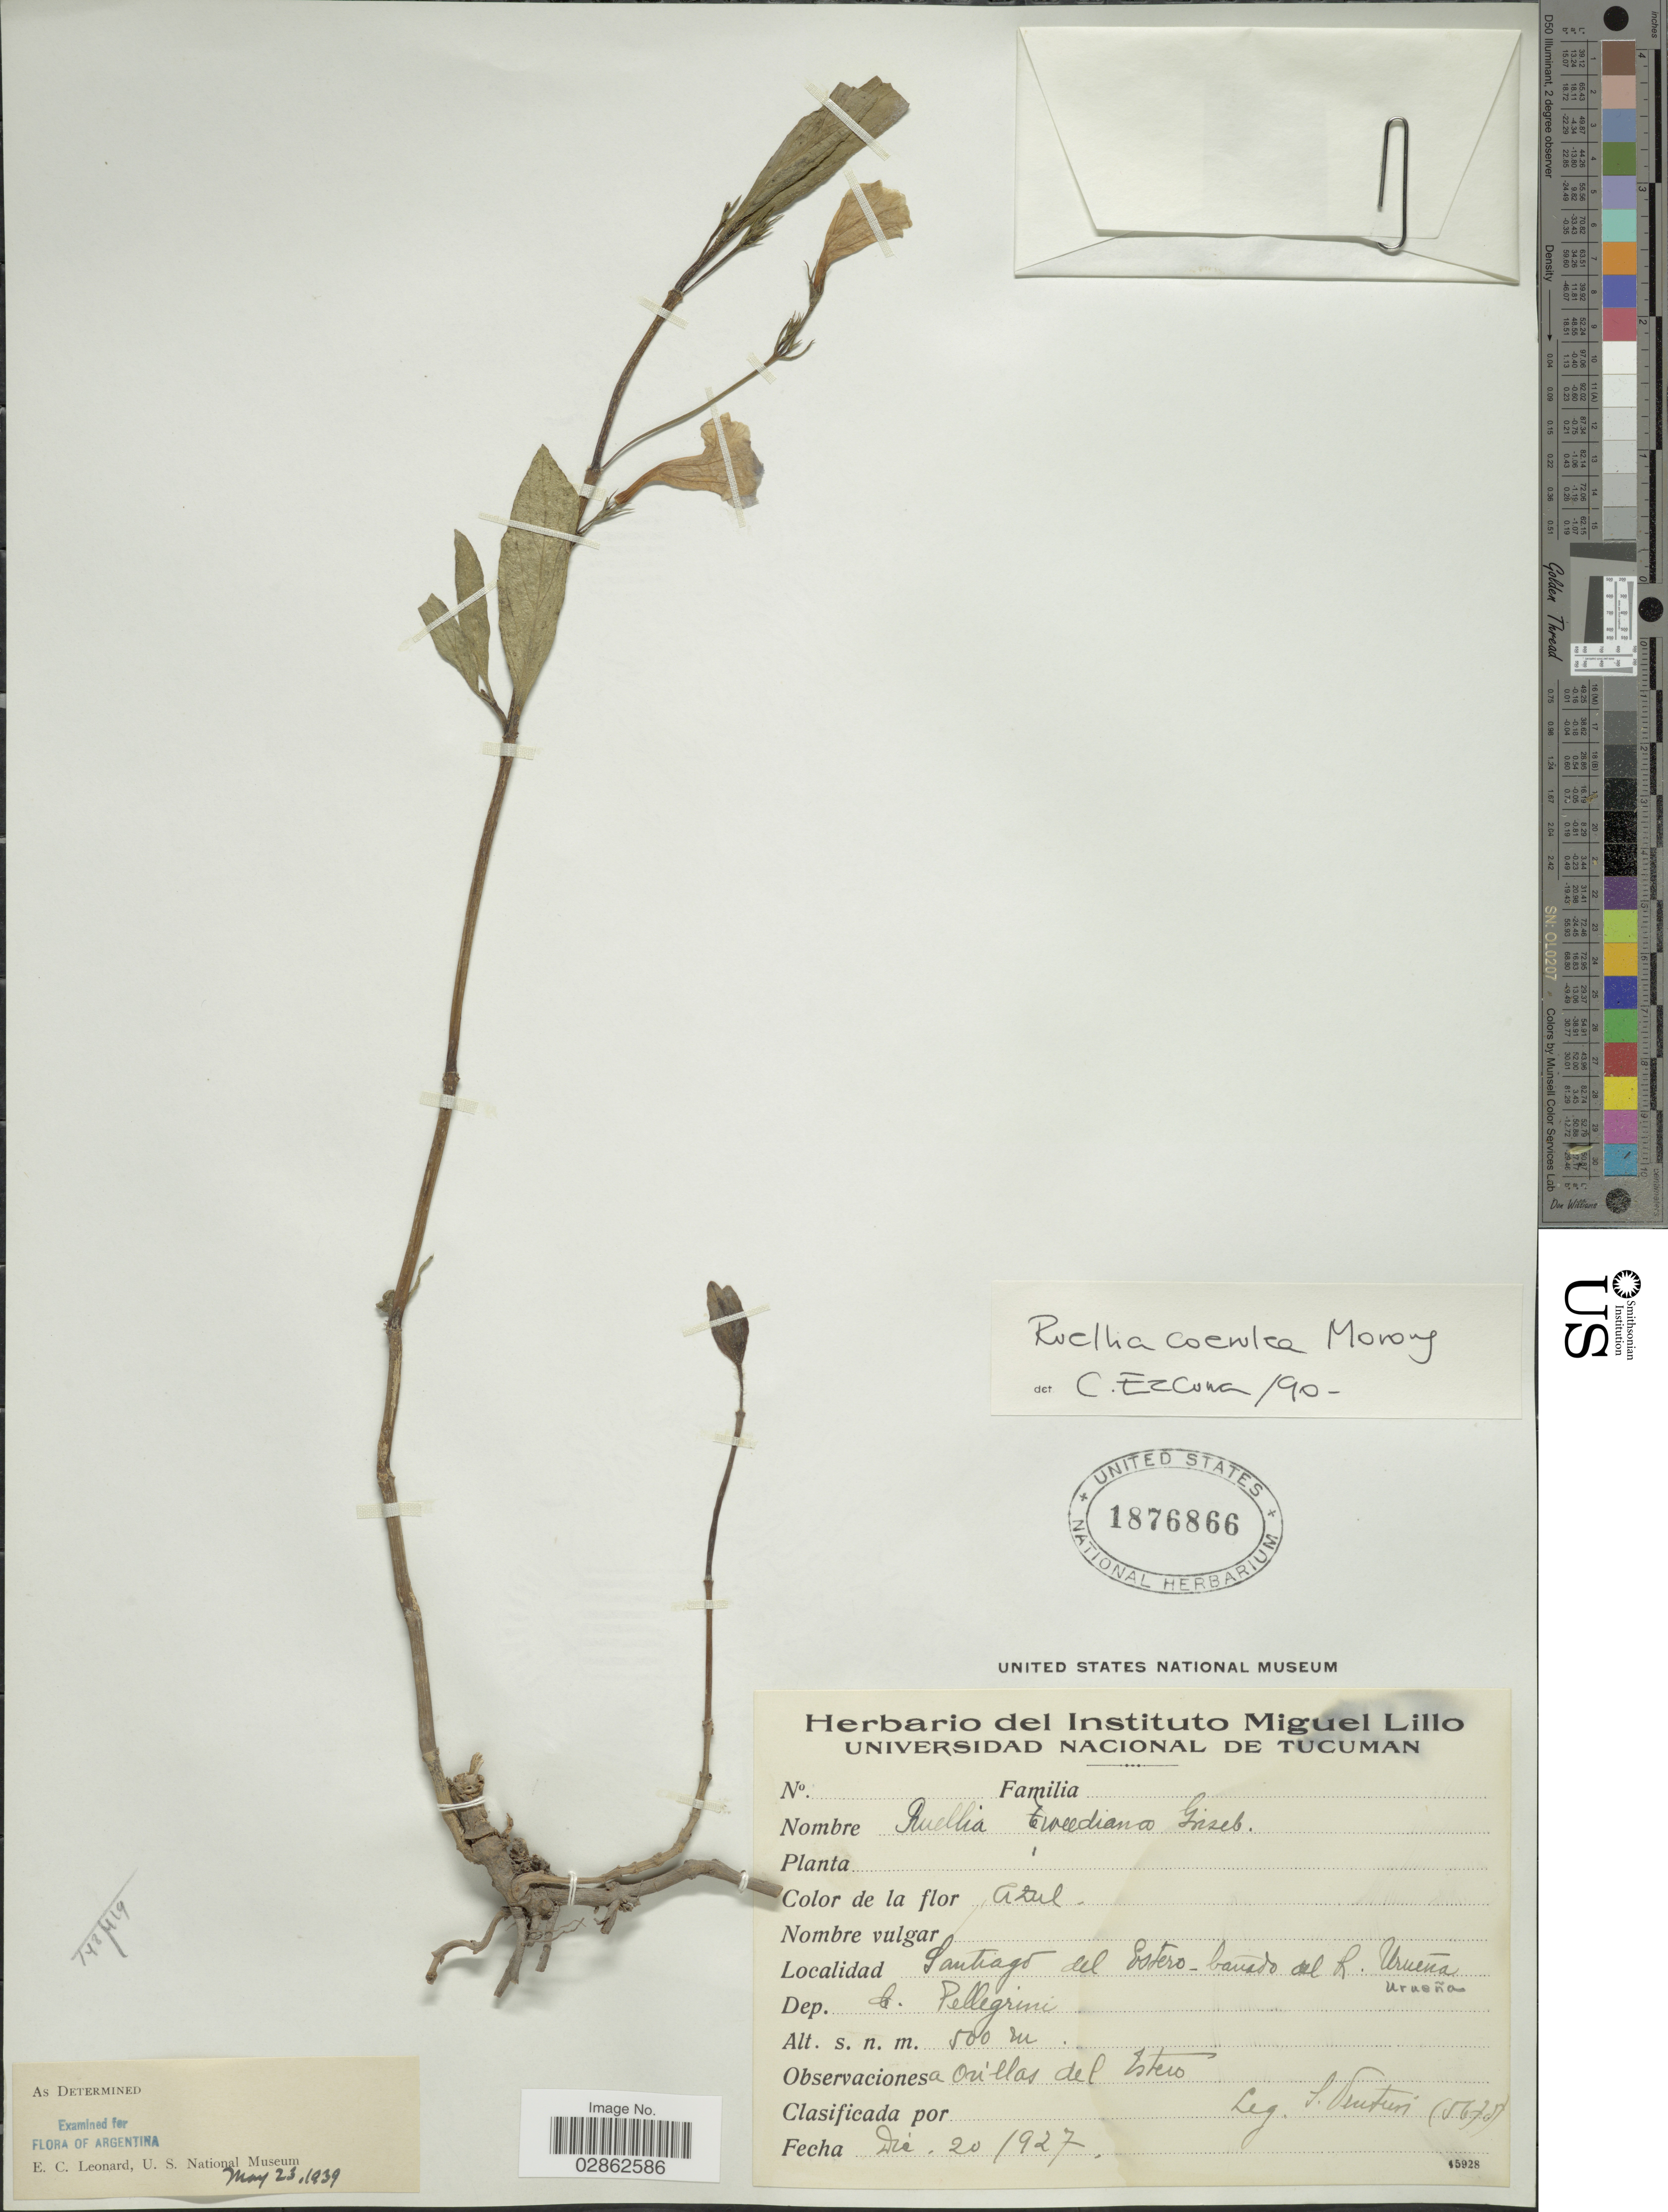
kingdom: Plantae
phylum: Tracheophyta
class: Magnoliopsida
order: Lamiales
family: Acanthaceae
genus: Ruellia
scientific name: Ruellia coerulea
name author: Morong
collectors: S. Venturi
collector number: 5675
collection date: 1927-12-20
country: Argentina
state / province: Santiago del Estero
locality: Cañada del R. Urueña. Dep. C. Pellegrini. Orillas del Estero.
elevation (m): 500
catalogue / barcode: US 1876866